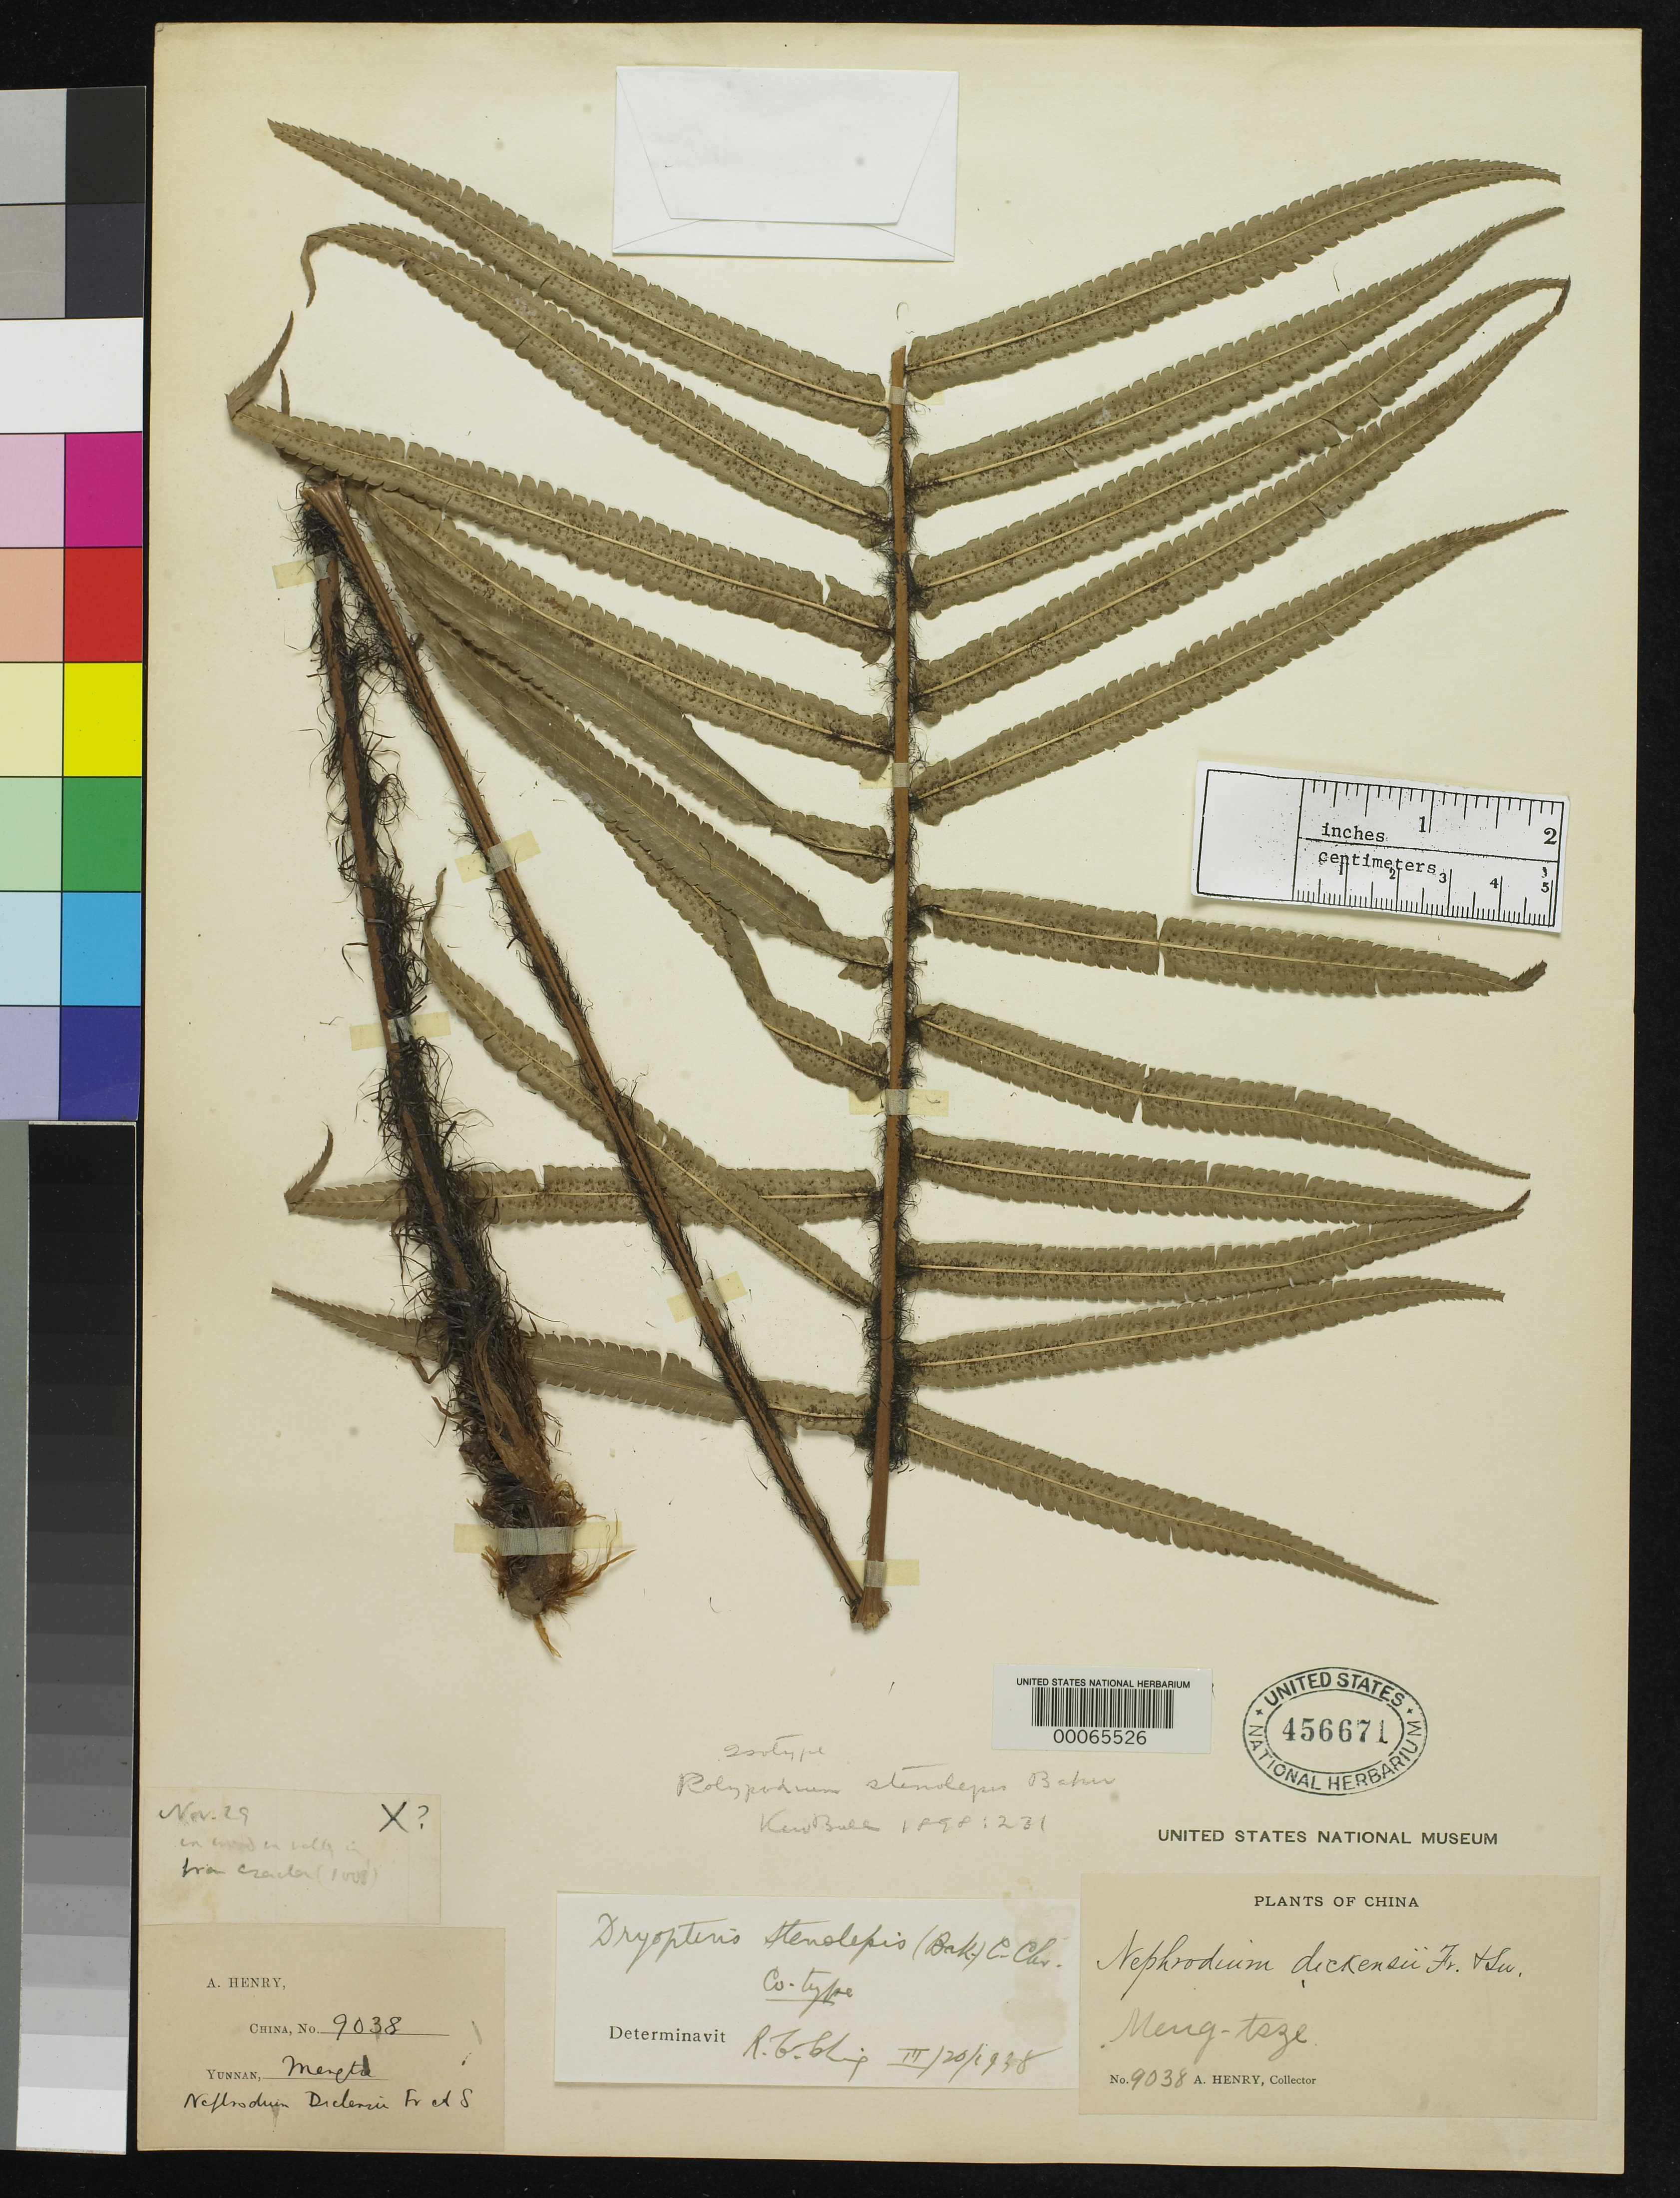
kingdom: Plantae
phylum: Tracheophyta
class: Polypodiopsida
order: Polypodiales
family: Polypodiaceae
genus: Polypodium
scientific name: Polypodium stenolepis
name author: Baker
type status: Type Collection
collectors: A. Henry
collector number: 9038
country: China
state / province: Yunnan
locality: Mengtze [Meng-tsze]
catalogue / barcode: US 456671